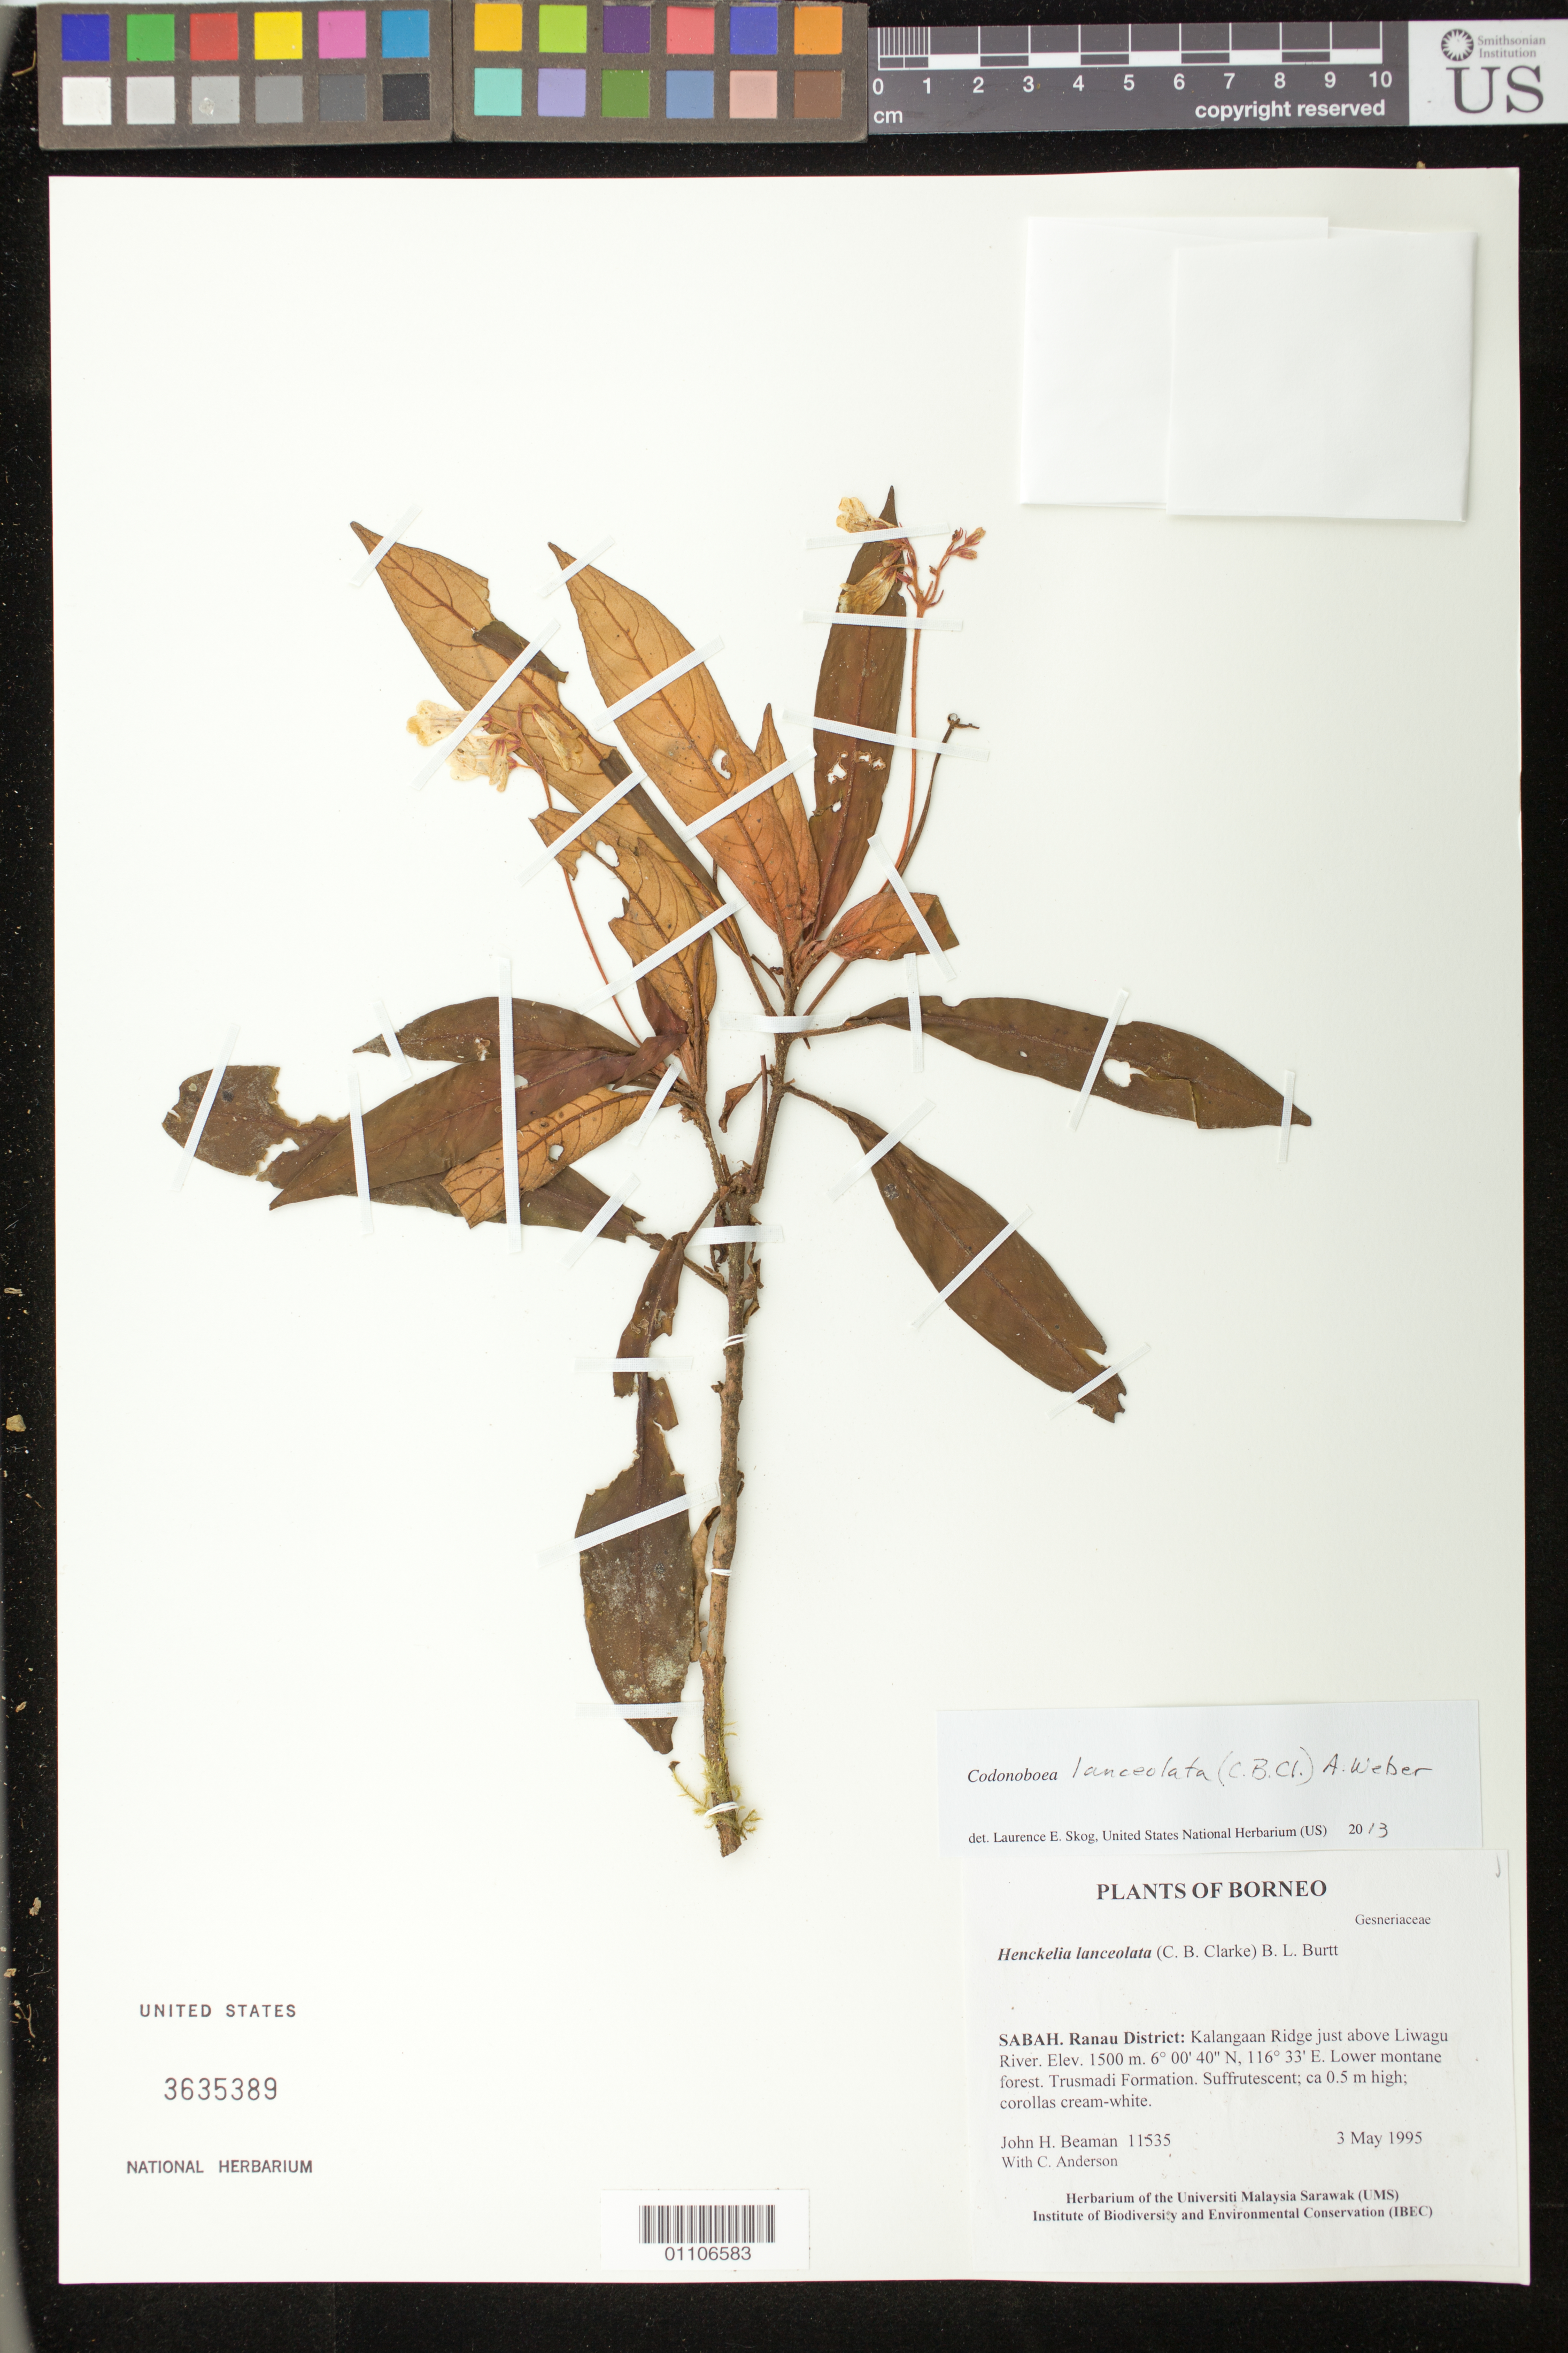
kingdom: Plantae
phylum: Tracheophyta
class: Magnoliopsida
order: Lamiales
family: Gesneriaceae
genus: Codonoboea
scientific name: Codonoboea lanceolata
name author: (C.B. Clarke) A. Weber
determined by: Skog, Laurence E.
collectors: J. H. Beaman & C. Anderson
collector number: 11535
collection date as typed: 03 May 1995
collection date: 1995-05-03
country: Malaysia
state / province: Sabah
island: Borneo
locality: Ranau District: Kalangaan Ridge just above Liwagu River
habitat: Lower montane forest, Trusmadi Formation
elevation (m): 1500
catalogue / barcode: US 3635389